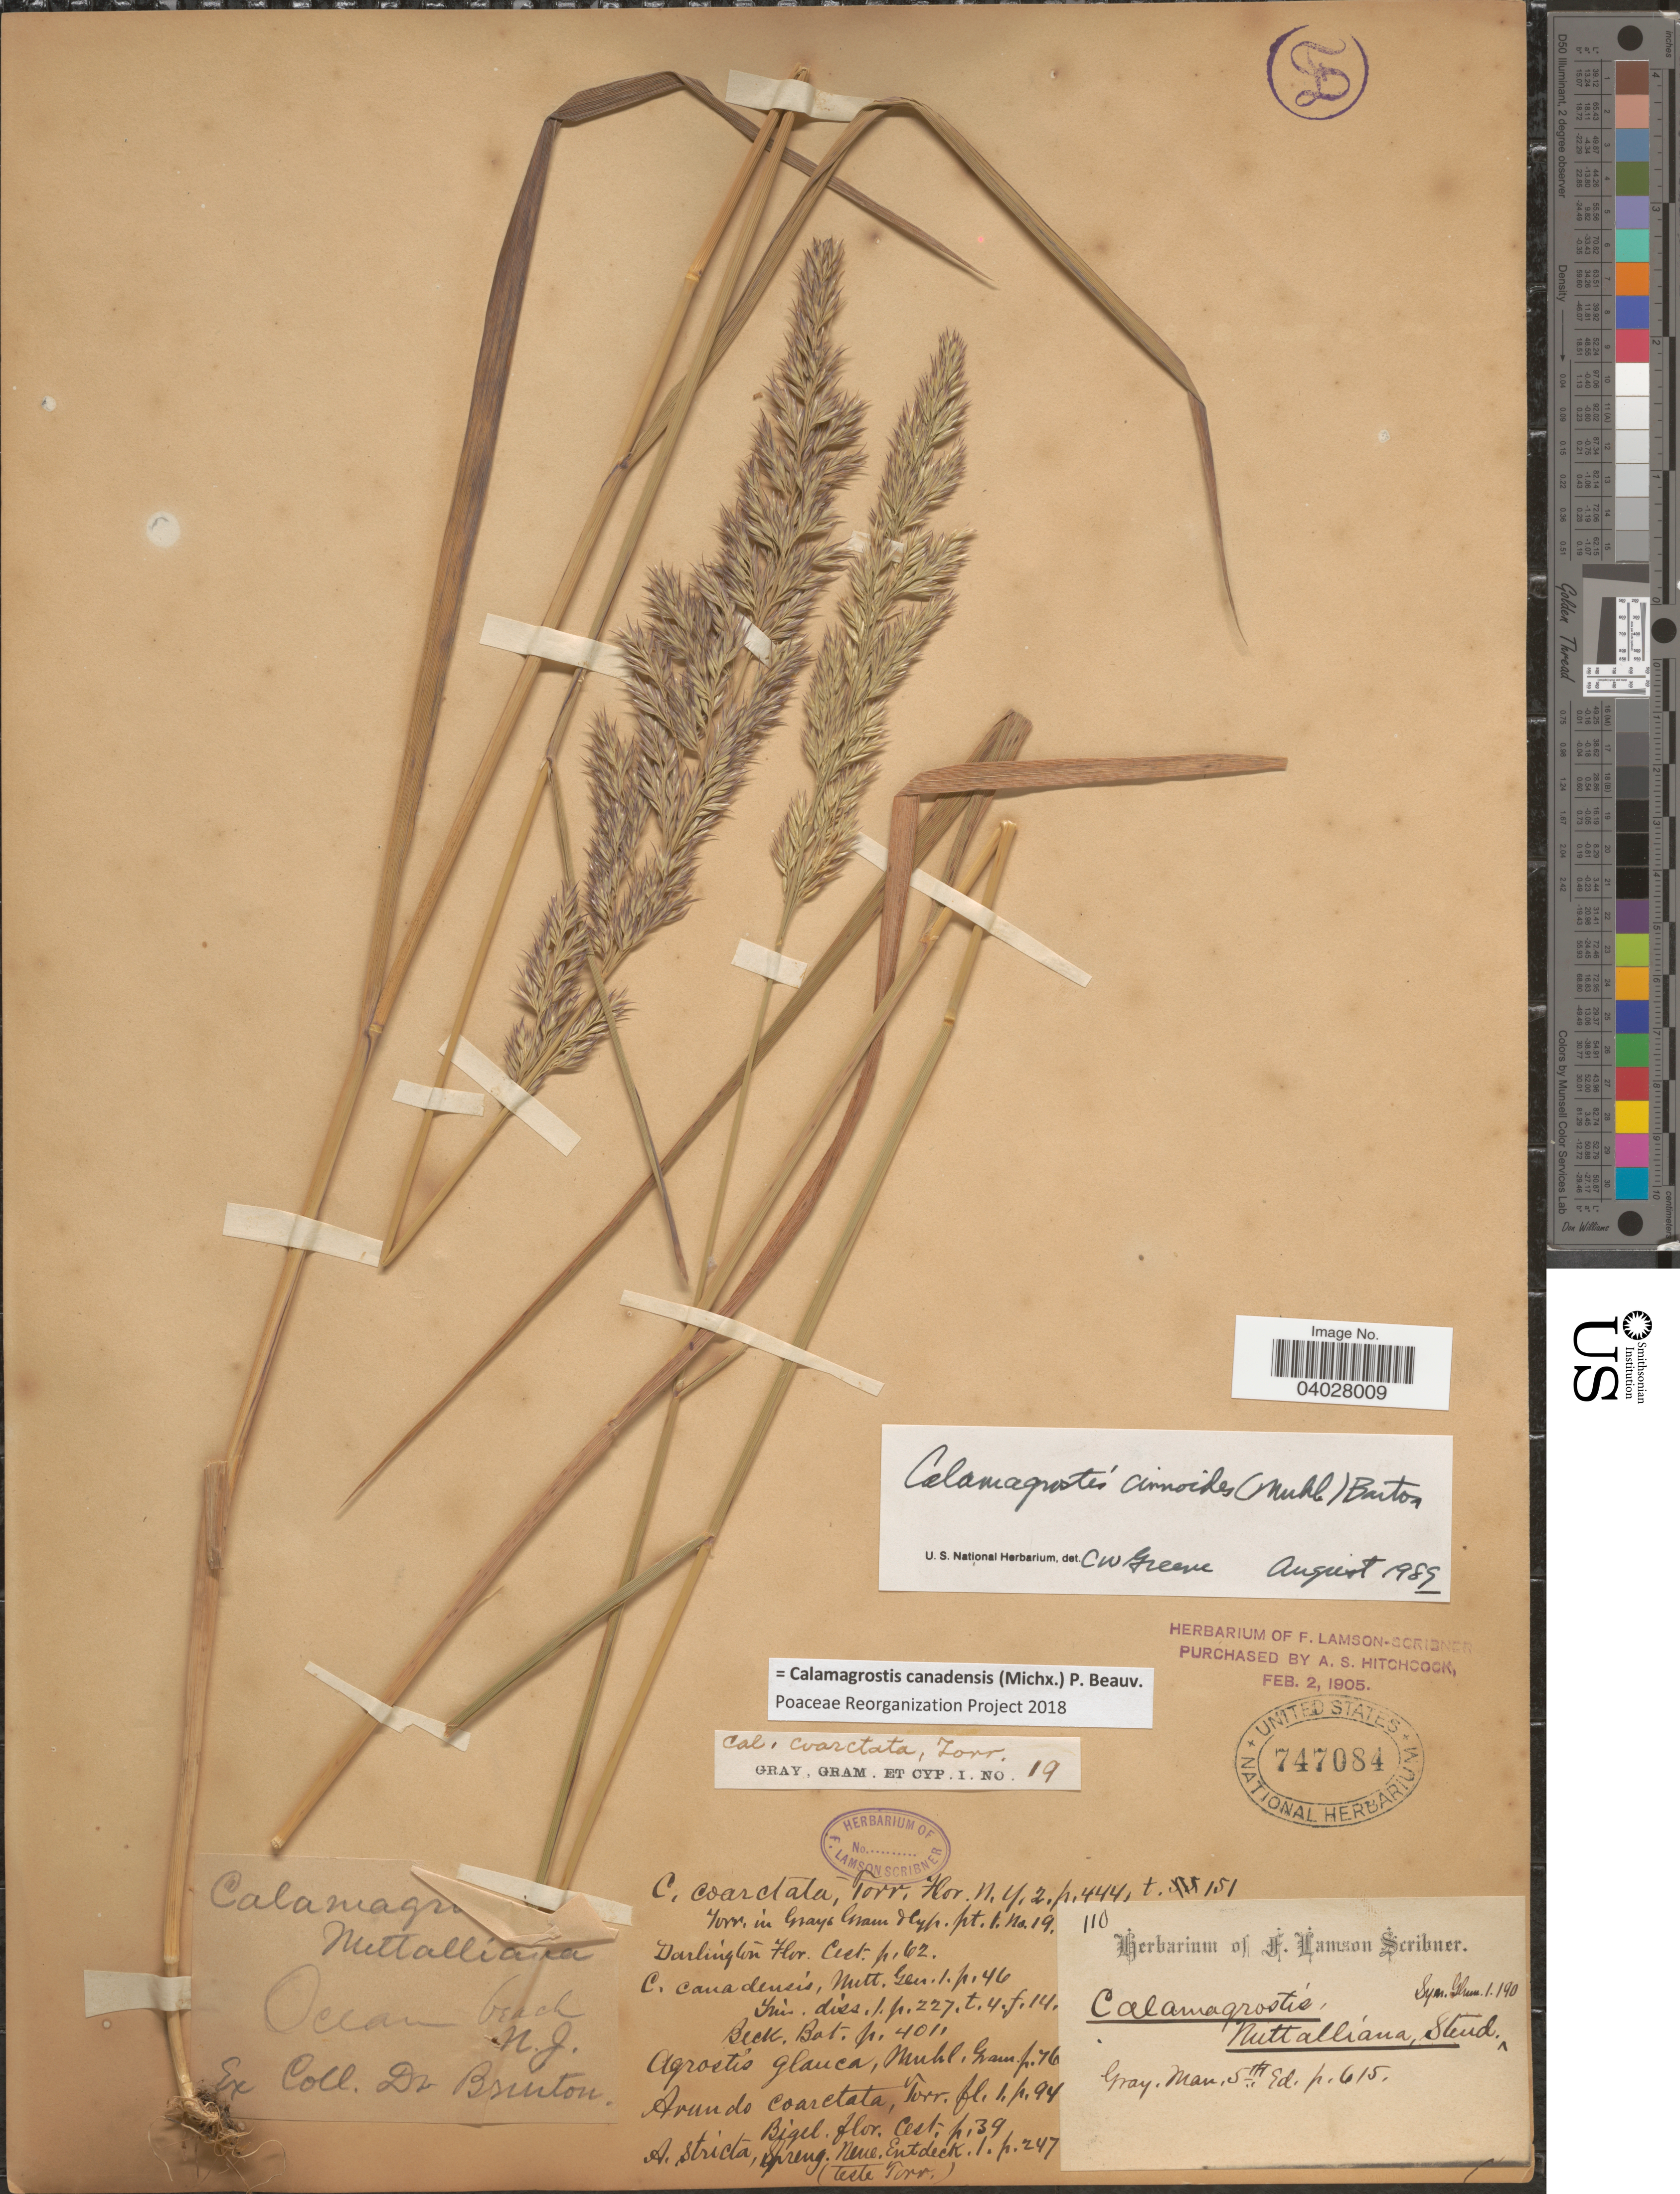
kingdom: Plantae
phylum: Tracheophyta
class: Liliopsida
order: Poales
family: Poaceae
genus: Calamagrostis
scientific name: Calamagrostis canadensis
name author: (Michx.) P. Beauv.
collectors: Brinton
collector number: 110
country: United States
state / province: New Jersey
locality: Ocean beach.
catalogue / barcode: US 747084